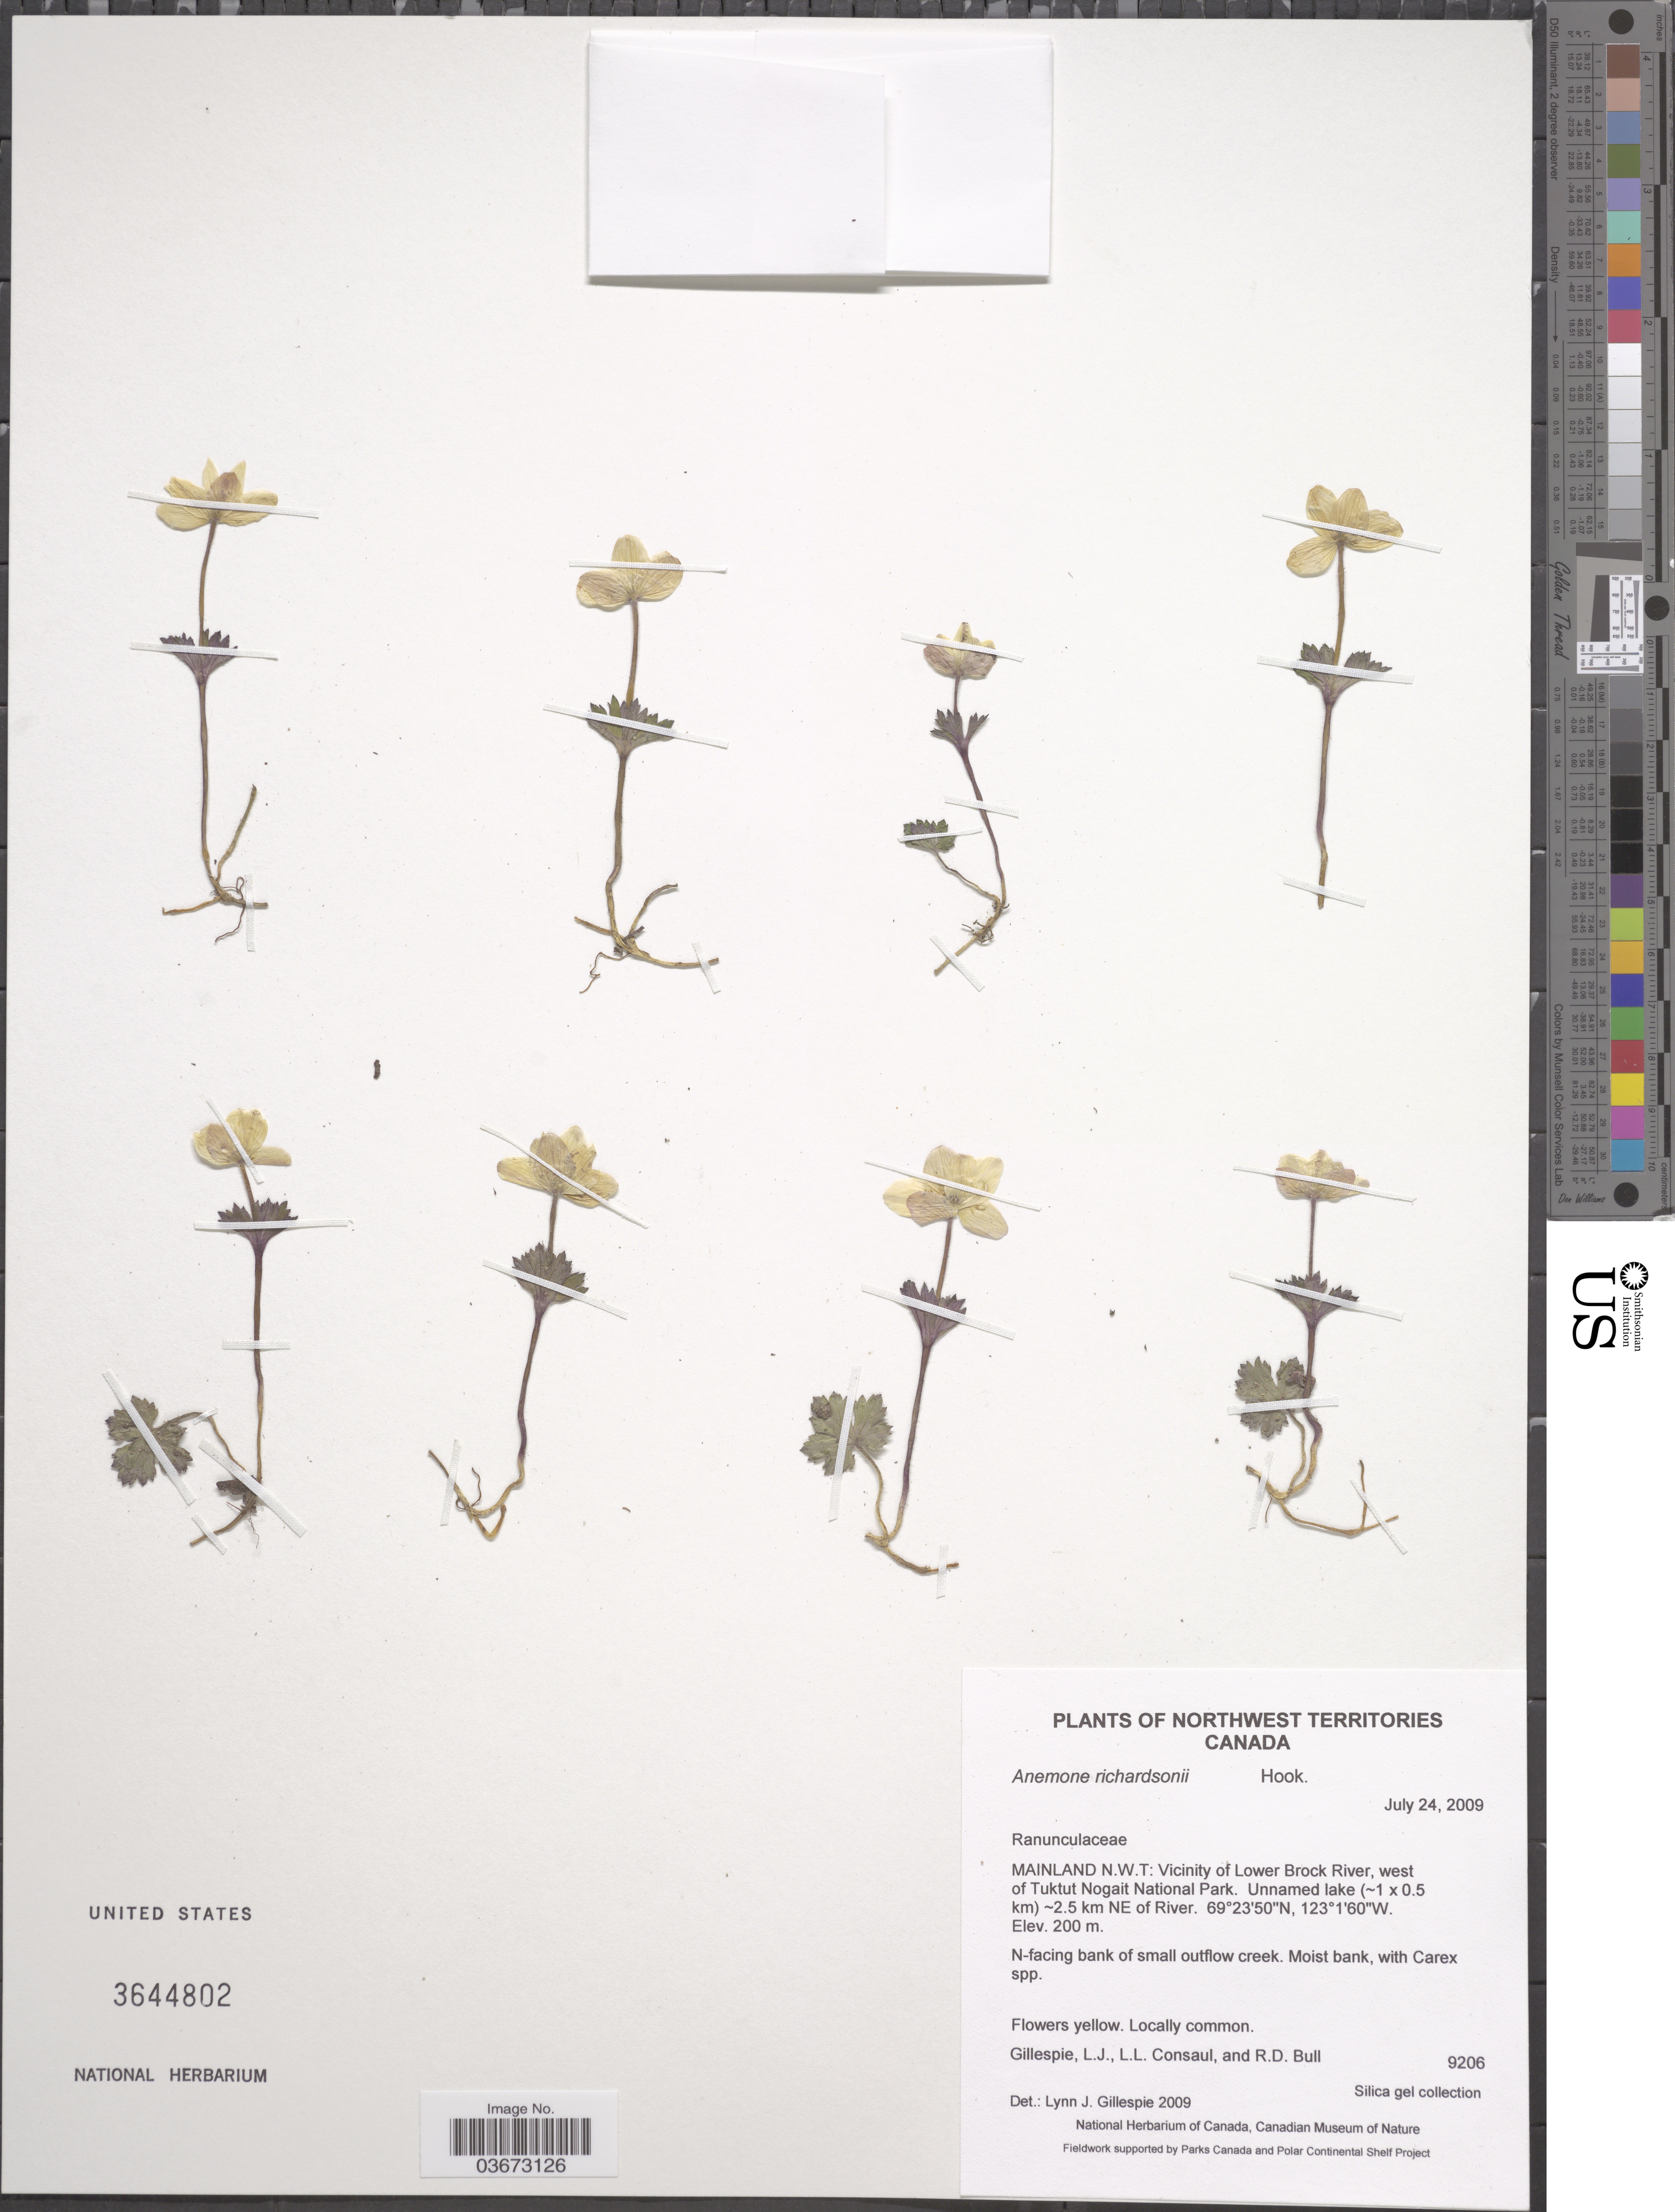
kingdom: Plantae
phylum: Tracheophyta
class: Magnoliopsida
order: Ranunculales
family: Ranunculaceae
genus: Anemone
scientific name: Anemone richardsonii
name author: Hook.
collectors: L. Gillespie, L. Consaul & R. Bull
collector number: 9206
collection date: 2009-07-24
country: Canada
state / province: Northwest Territories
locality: Mainland N.W.T.: Vicinity of Lower Brock River, west of Tuktut Nogait National Park. Unnamed lake (~'1 [Foreign script] 0.5 km)~2.5 km NE of River. N-facing bank of small outflow creek.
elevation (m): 200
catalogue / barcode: US 3644802